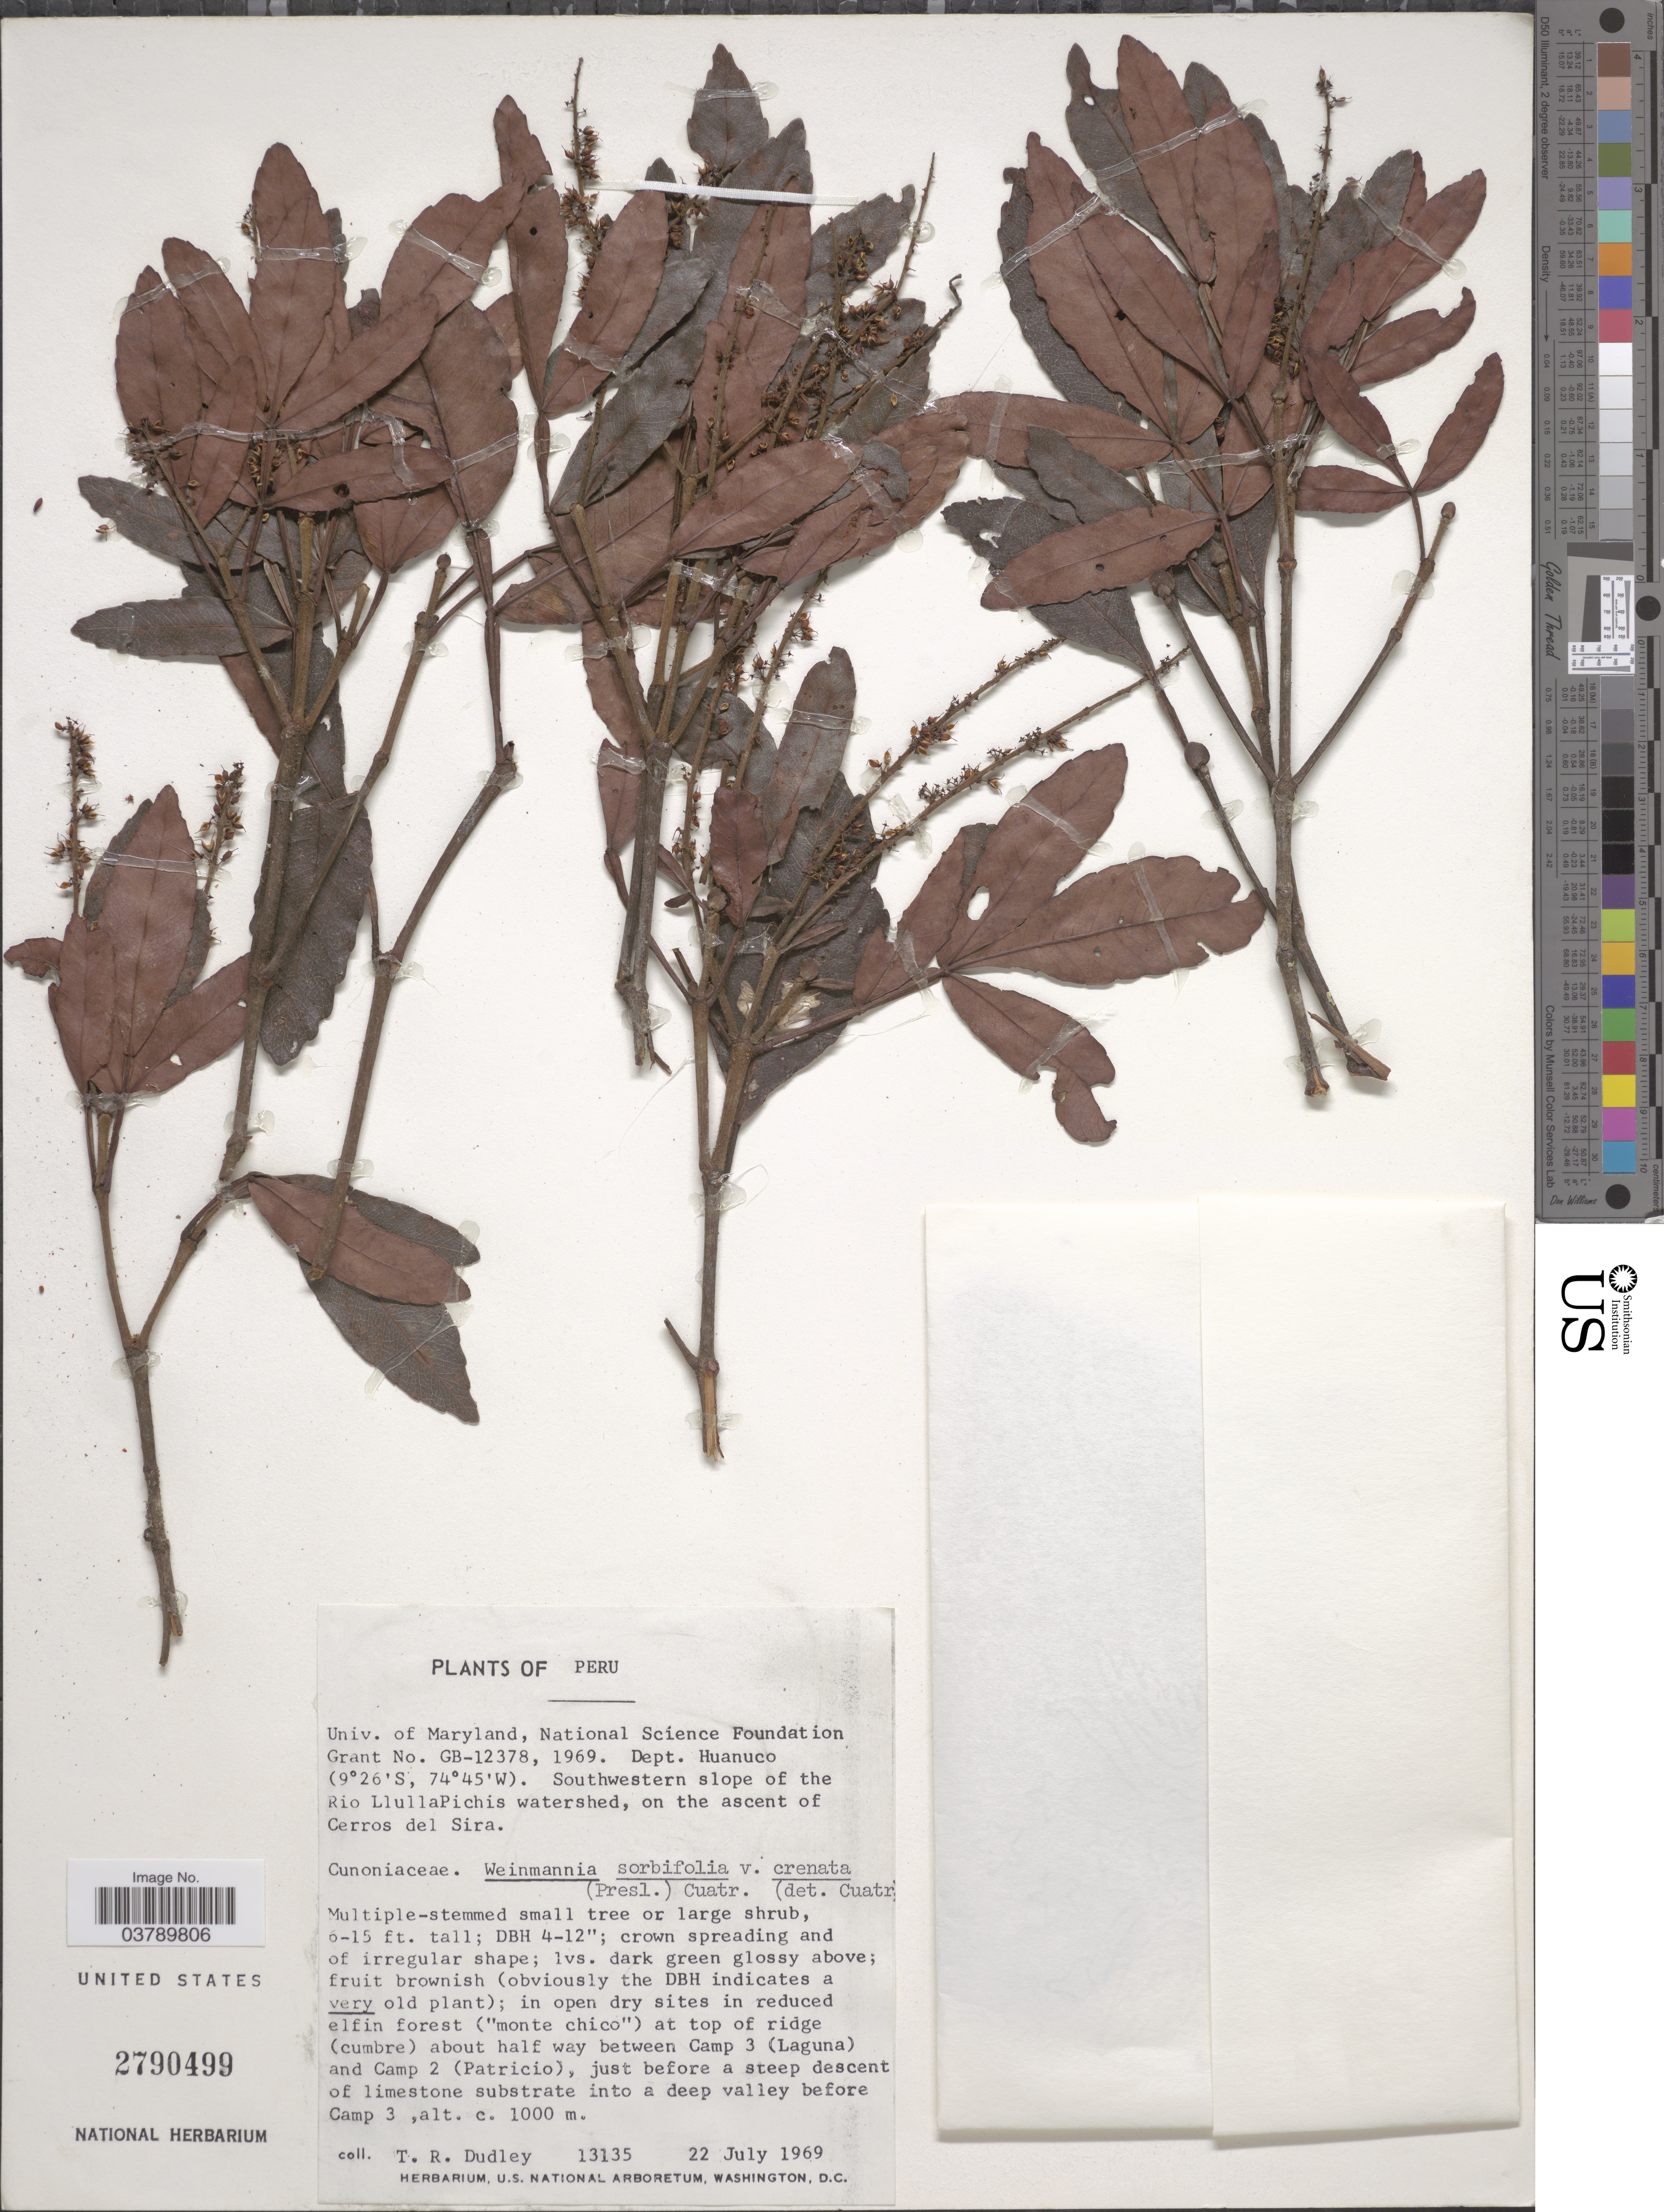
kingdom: Plantae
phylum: Tracheophyta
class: Magnoliopsida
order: Oxalidales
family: Cunoniaceae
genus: Weinmannia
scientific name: Weinmannia sorbifolia var. crenata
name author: Kunth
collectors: T. R. Dudley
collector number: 13135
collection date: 1969-07-22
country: Peru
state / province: Huánuco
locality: Dept. Huanuco. Southwestern slope of the Rio LlullaPichis watershed, on the ascent of Cerros del Sira. About half way between Camp 3 (Laguna) and Camp 2 (Patricio).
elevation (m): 1000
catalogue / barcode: US 2790499